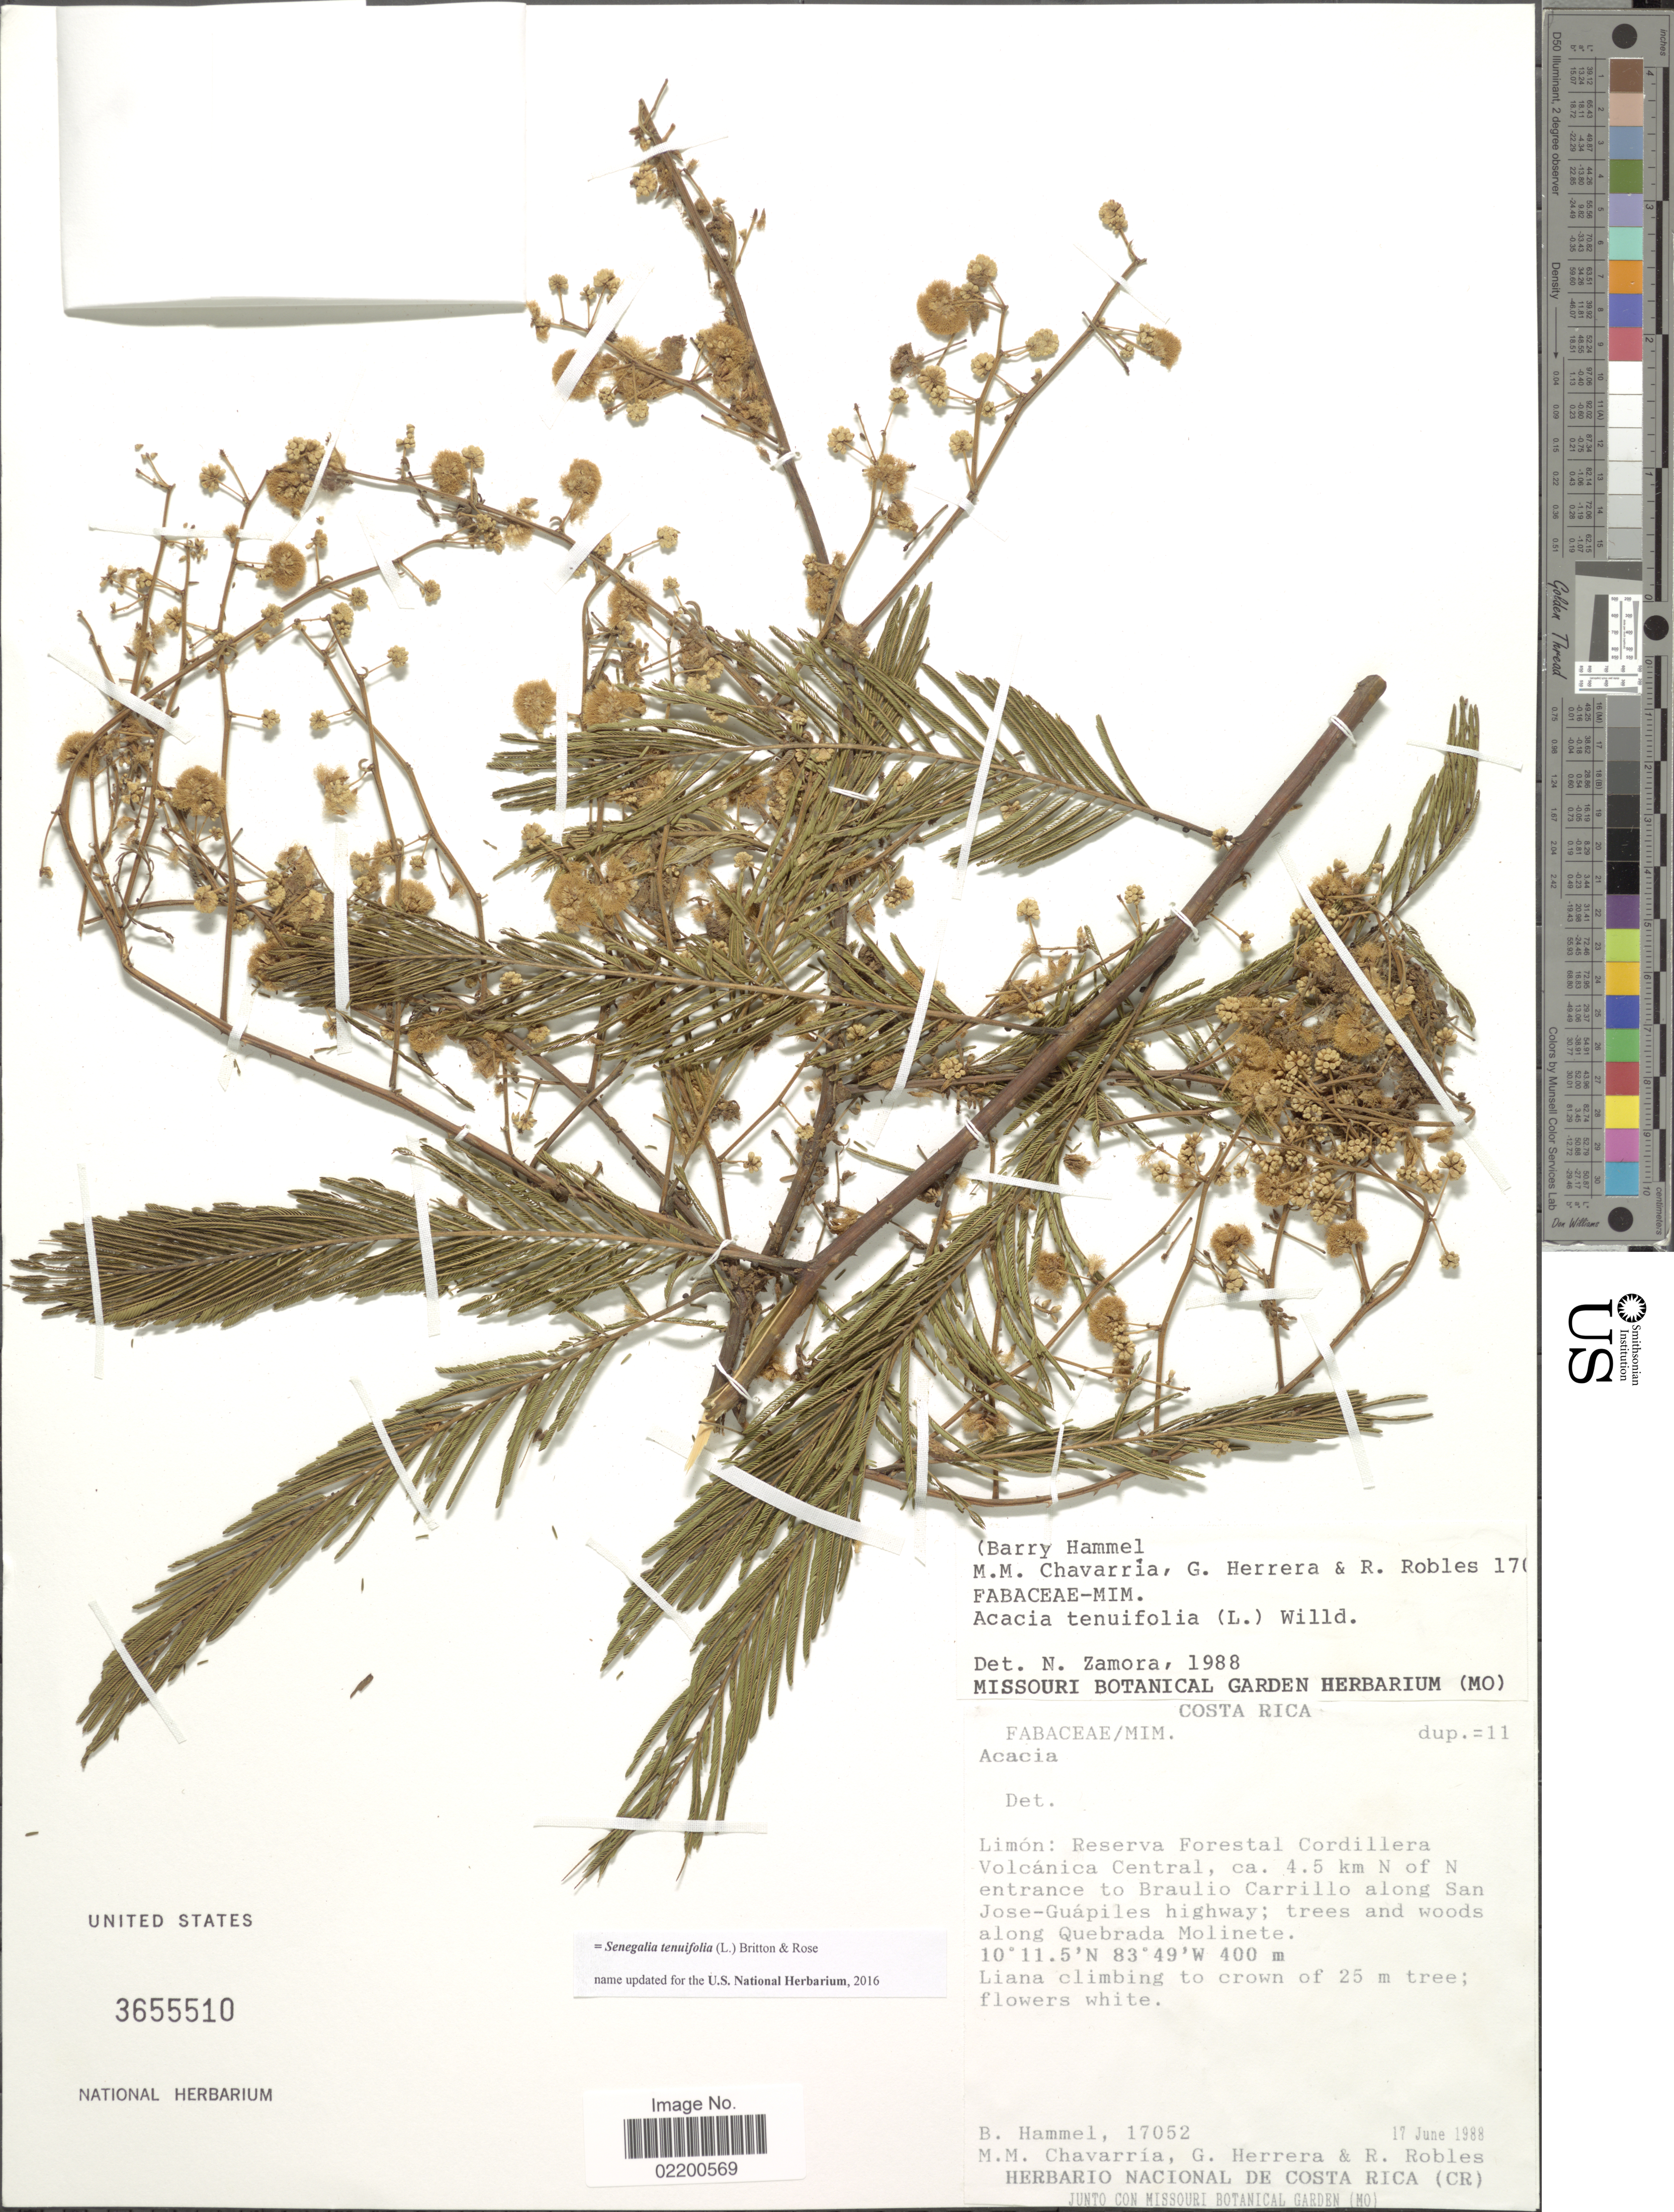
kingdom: Plantae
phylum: Tracheophyta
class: Magnoliopsida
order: Fabales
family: Fabaceae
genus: Senegalia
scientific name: Senegalia tenuifolia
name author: (L.) Britton & Rose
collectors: B. Hammel, G. Herrera & R. Robles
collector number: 17052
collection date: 1988-06-17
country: Costa Rica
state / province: Limón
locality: Limon: Reserva Forestal Cordillera Volcanica Central, 4.5 km N of N entrance to Braulio Carrillo along San Jose-Guapiles Highway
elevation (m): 400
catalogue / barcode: US 3655510